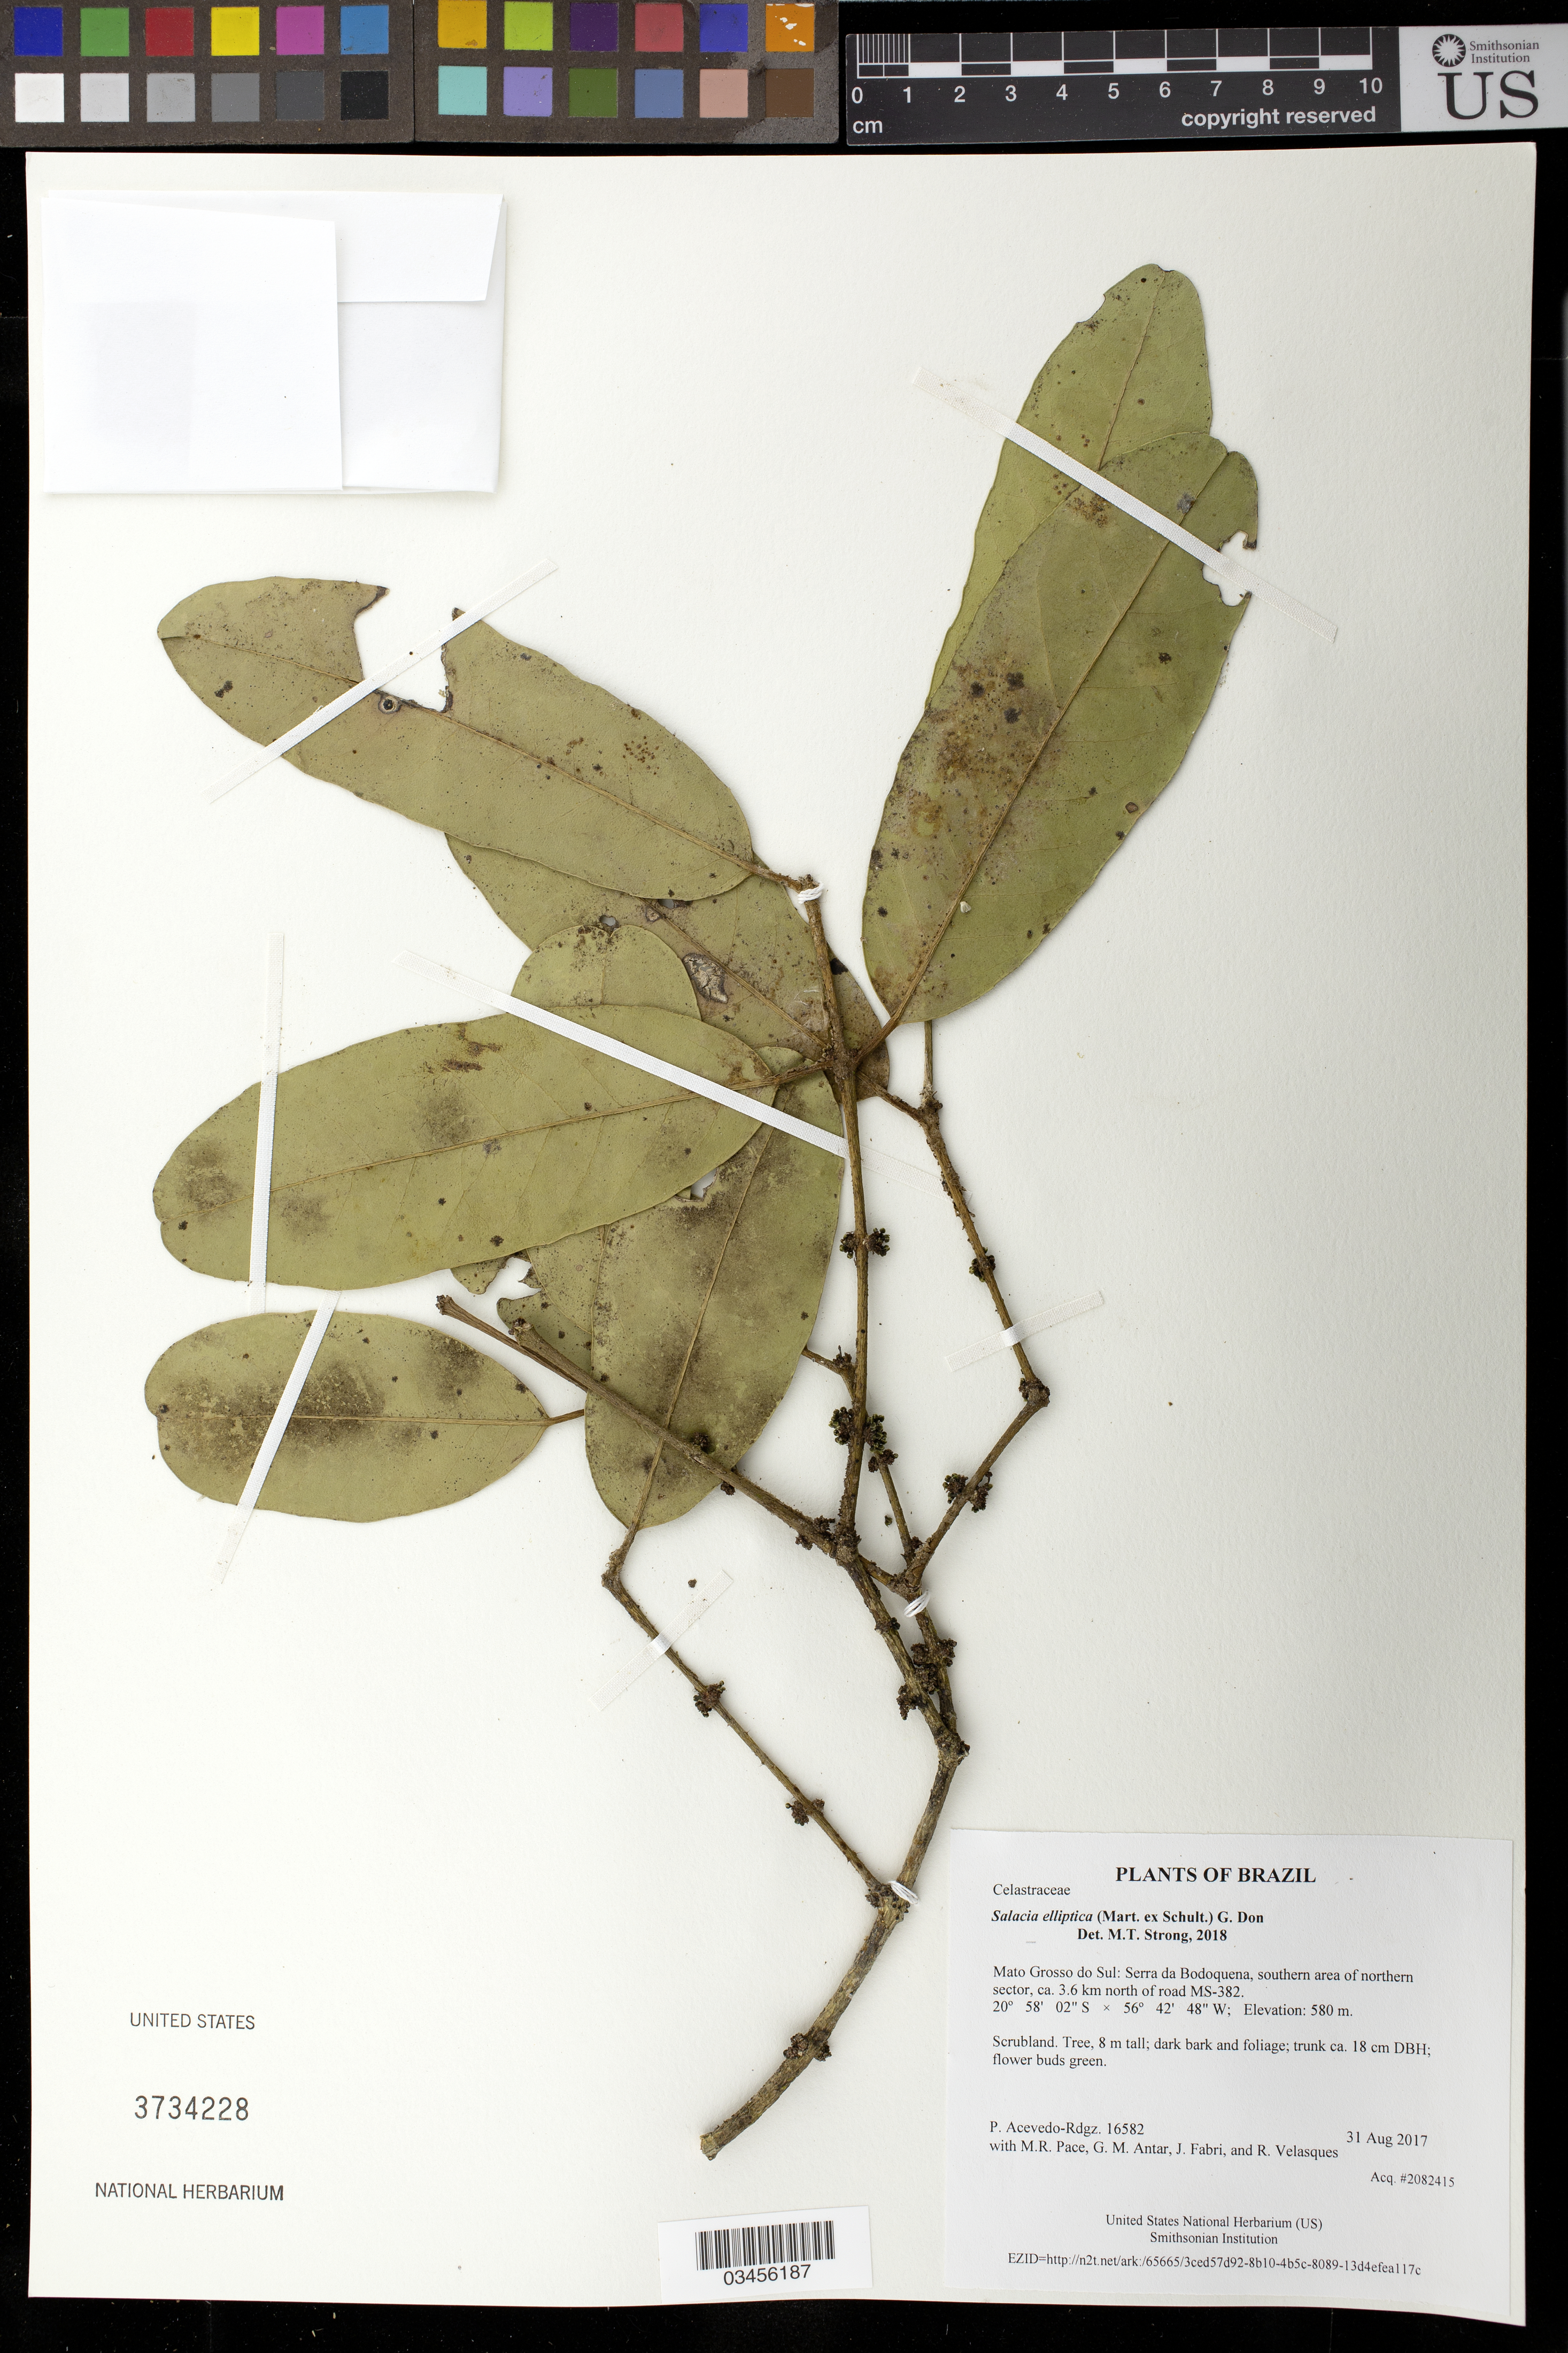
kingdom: Plantae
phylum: Tracheophyta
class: Magnoliopsida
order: Celastrales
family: Celastraceae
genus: Salacia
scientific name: Salacia elliptica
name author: (Mart. ex Schult.) G. Don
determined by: Strong, Mark T., (BOT), Smithsonian Institution - National Museum of Natural History (UNITED STATES)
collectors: P. Acevedo-Rodr., M. R. Pace, G. M. Antar, J. Fabri & R. Velasques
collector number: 16582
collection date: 2017-08-31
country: Brazil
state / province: Mato Grosso do Sul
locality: Serra da Bodoquena, southern area of northern sector, ca. 3.6 km north of road MS-382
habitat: Scrubland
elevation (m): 580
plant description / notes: US, NY, MO, K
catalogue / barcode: US 3734228